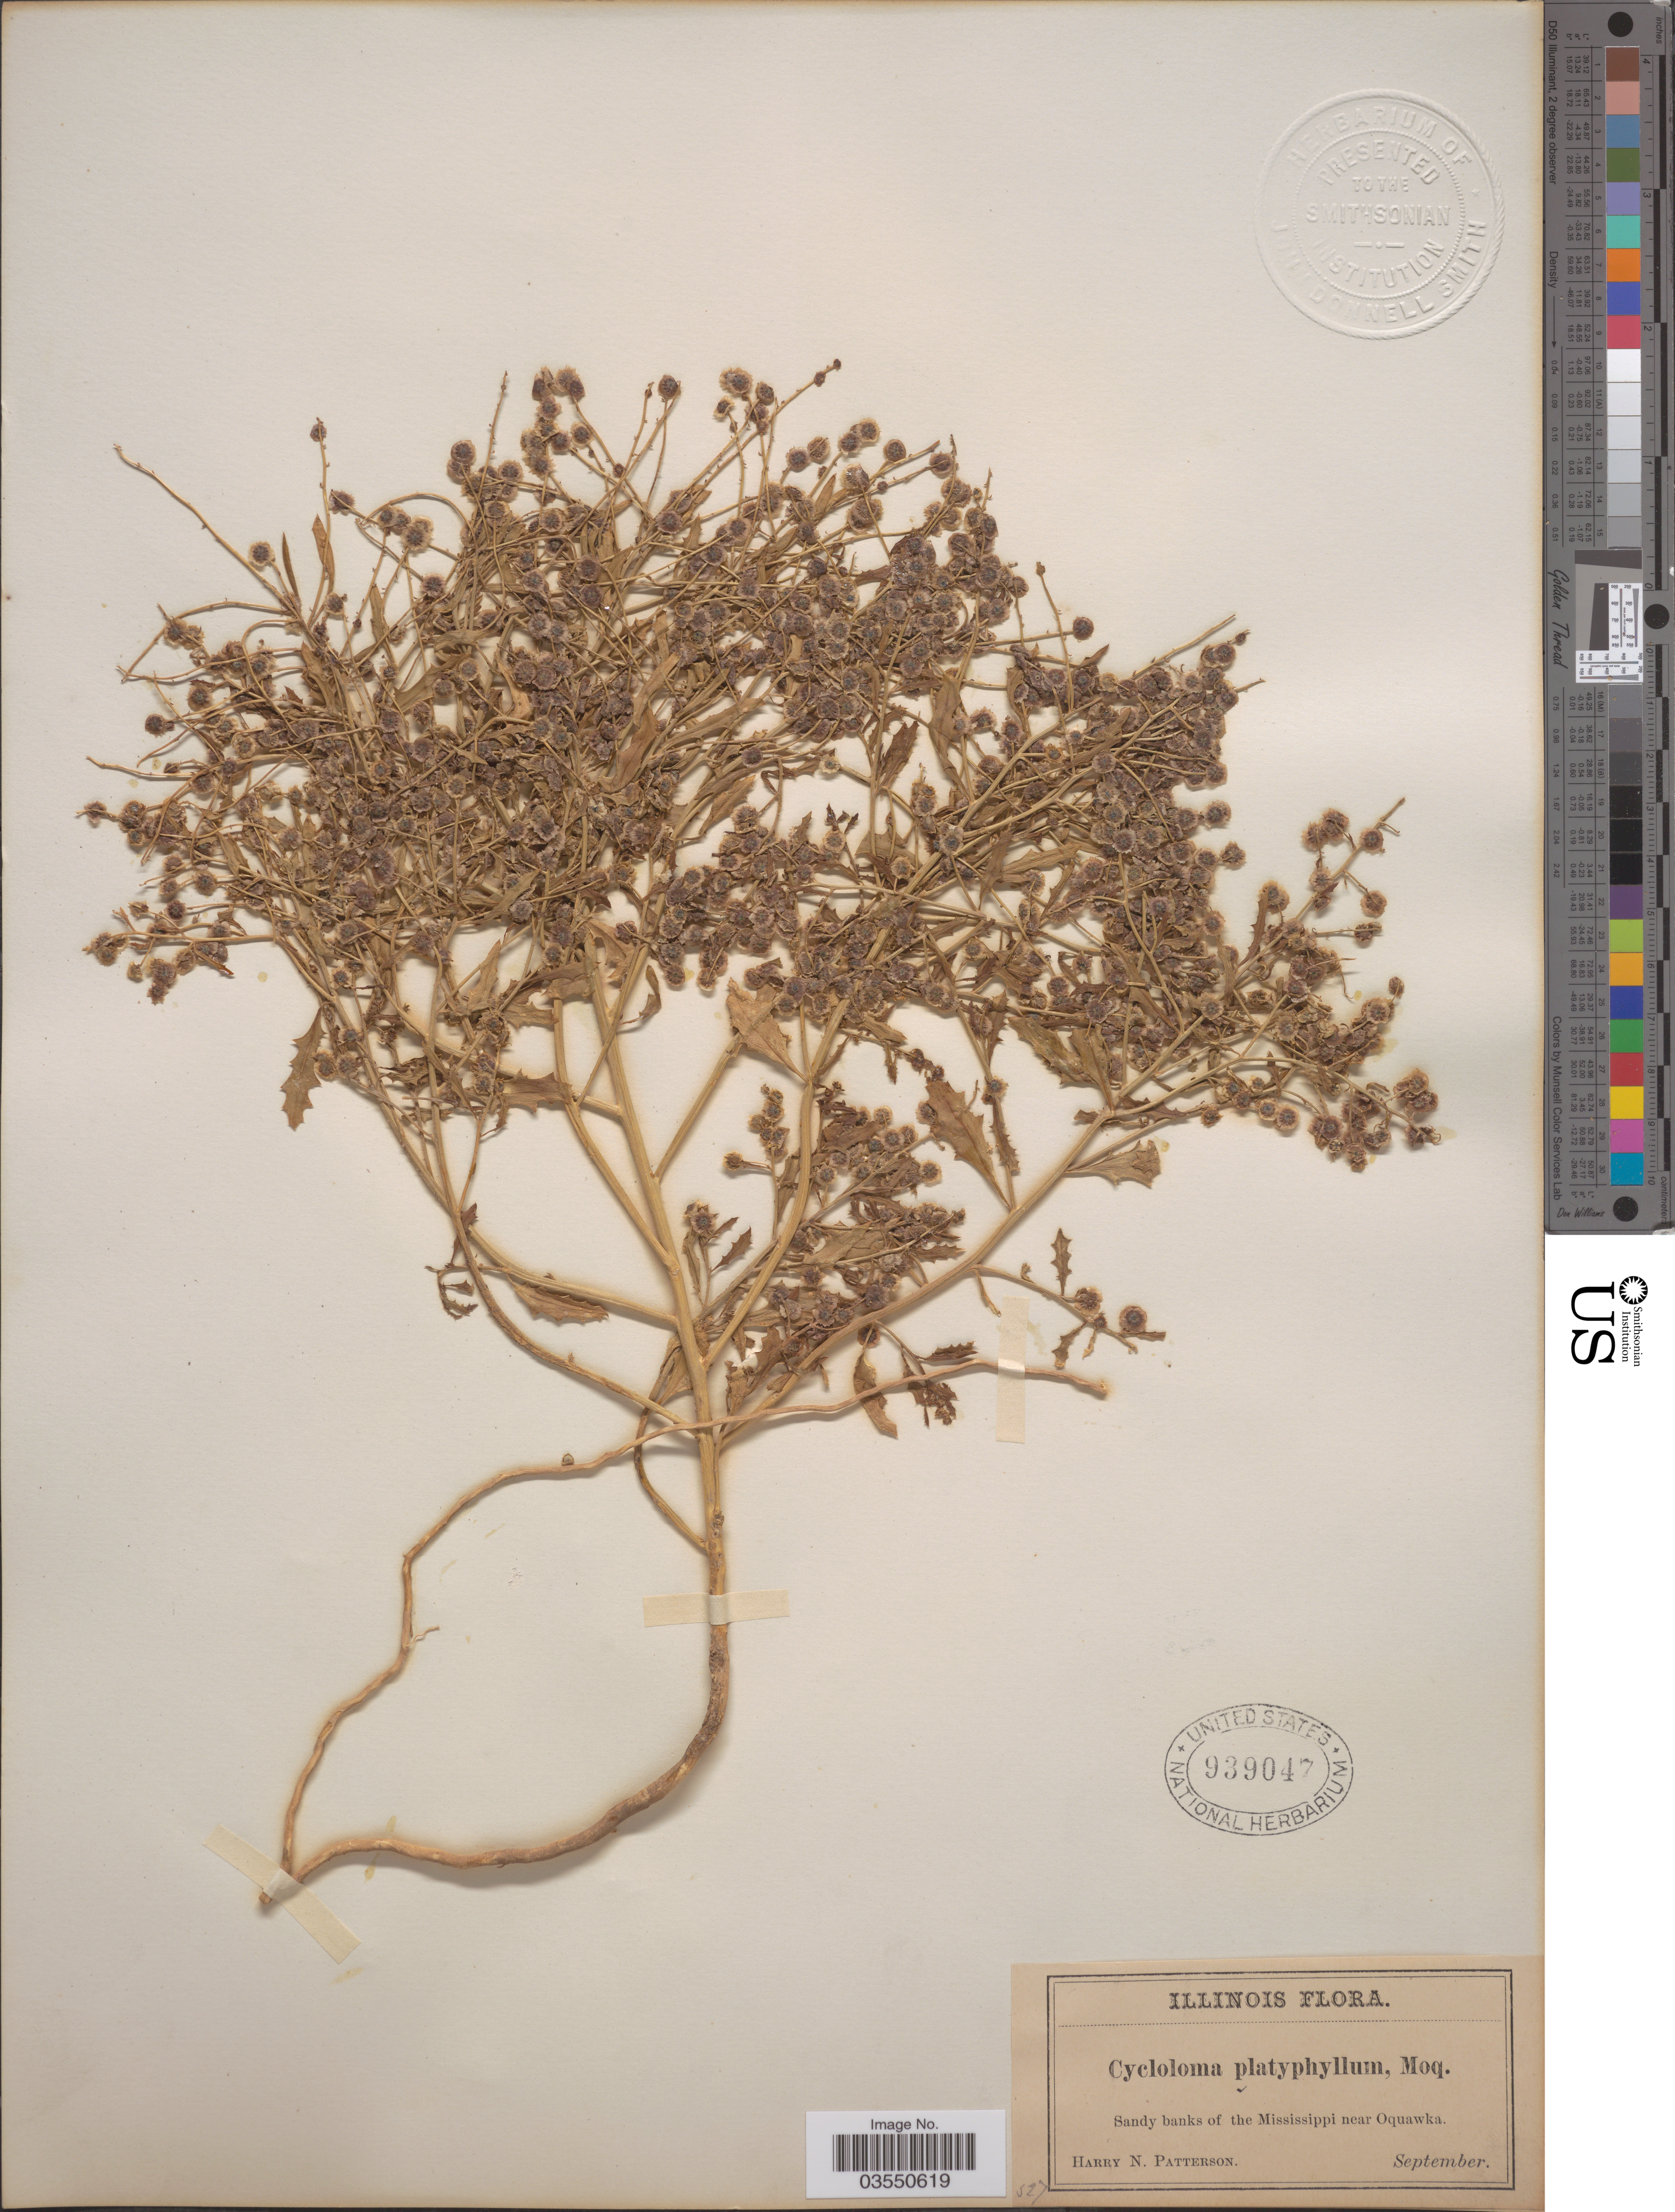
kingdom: Plantae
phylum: Tracheophyta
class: Magnoliopsida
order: Caryophyllales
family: Amaranthaceae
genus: Dysphania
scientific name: Dysphania atriplicifolia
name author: (Spreng.) G. Kadereit et al.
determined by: U.S. National Herbarium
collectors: H. N. Patterson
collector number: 327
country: United States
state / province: Mississippi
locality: Sandy banks of the Mississippi near Oquawka.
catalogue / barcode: US 939047